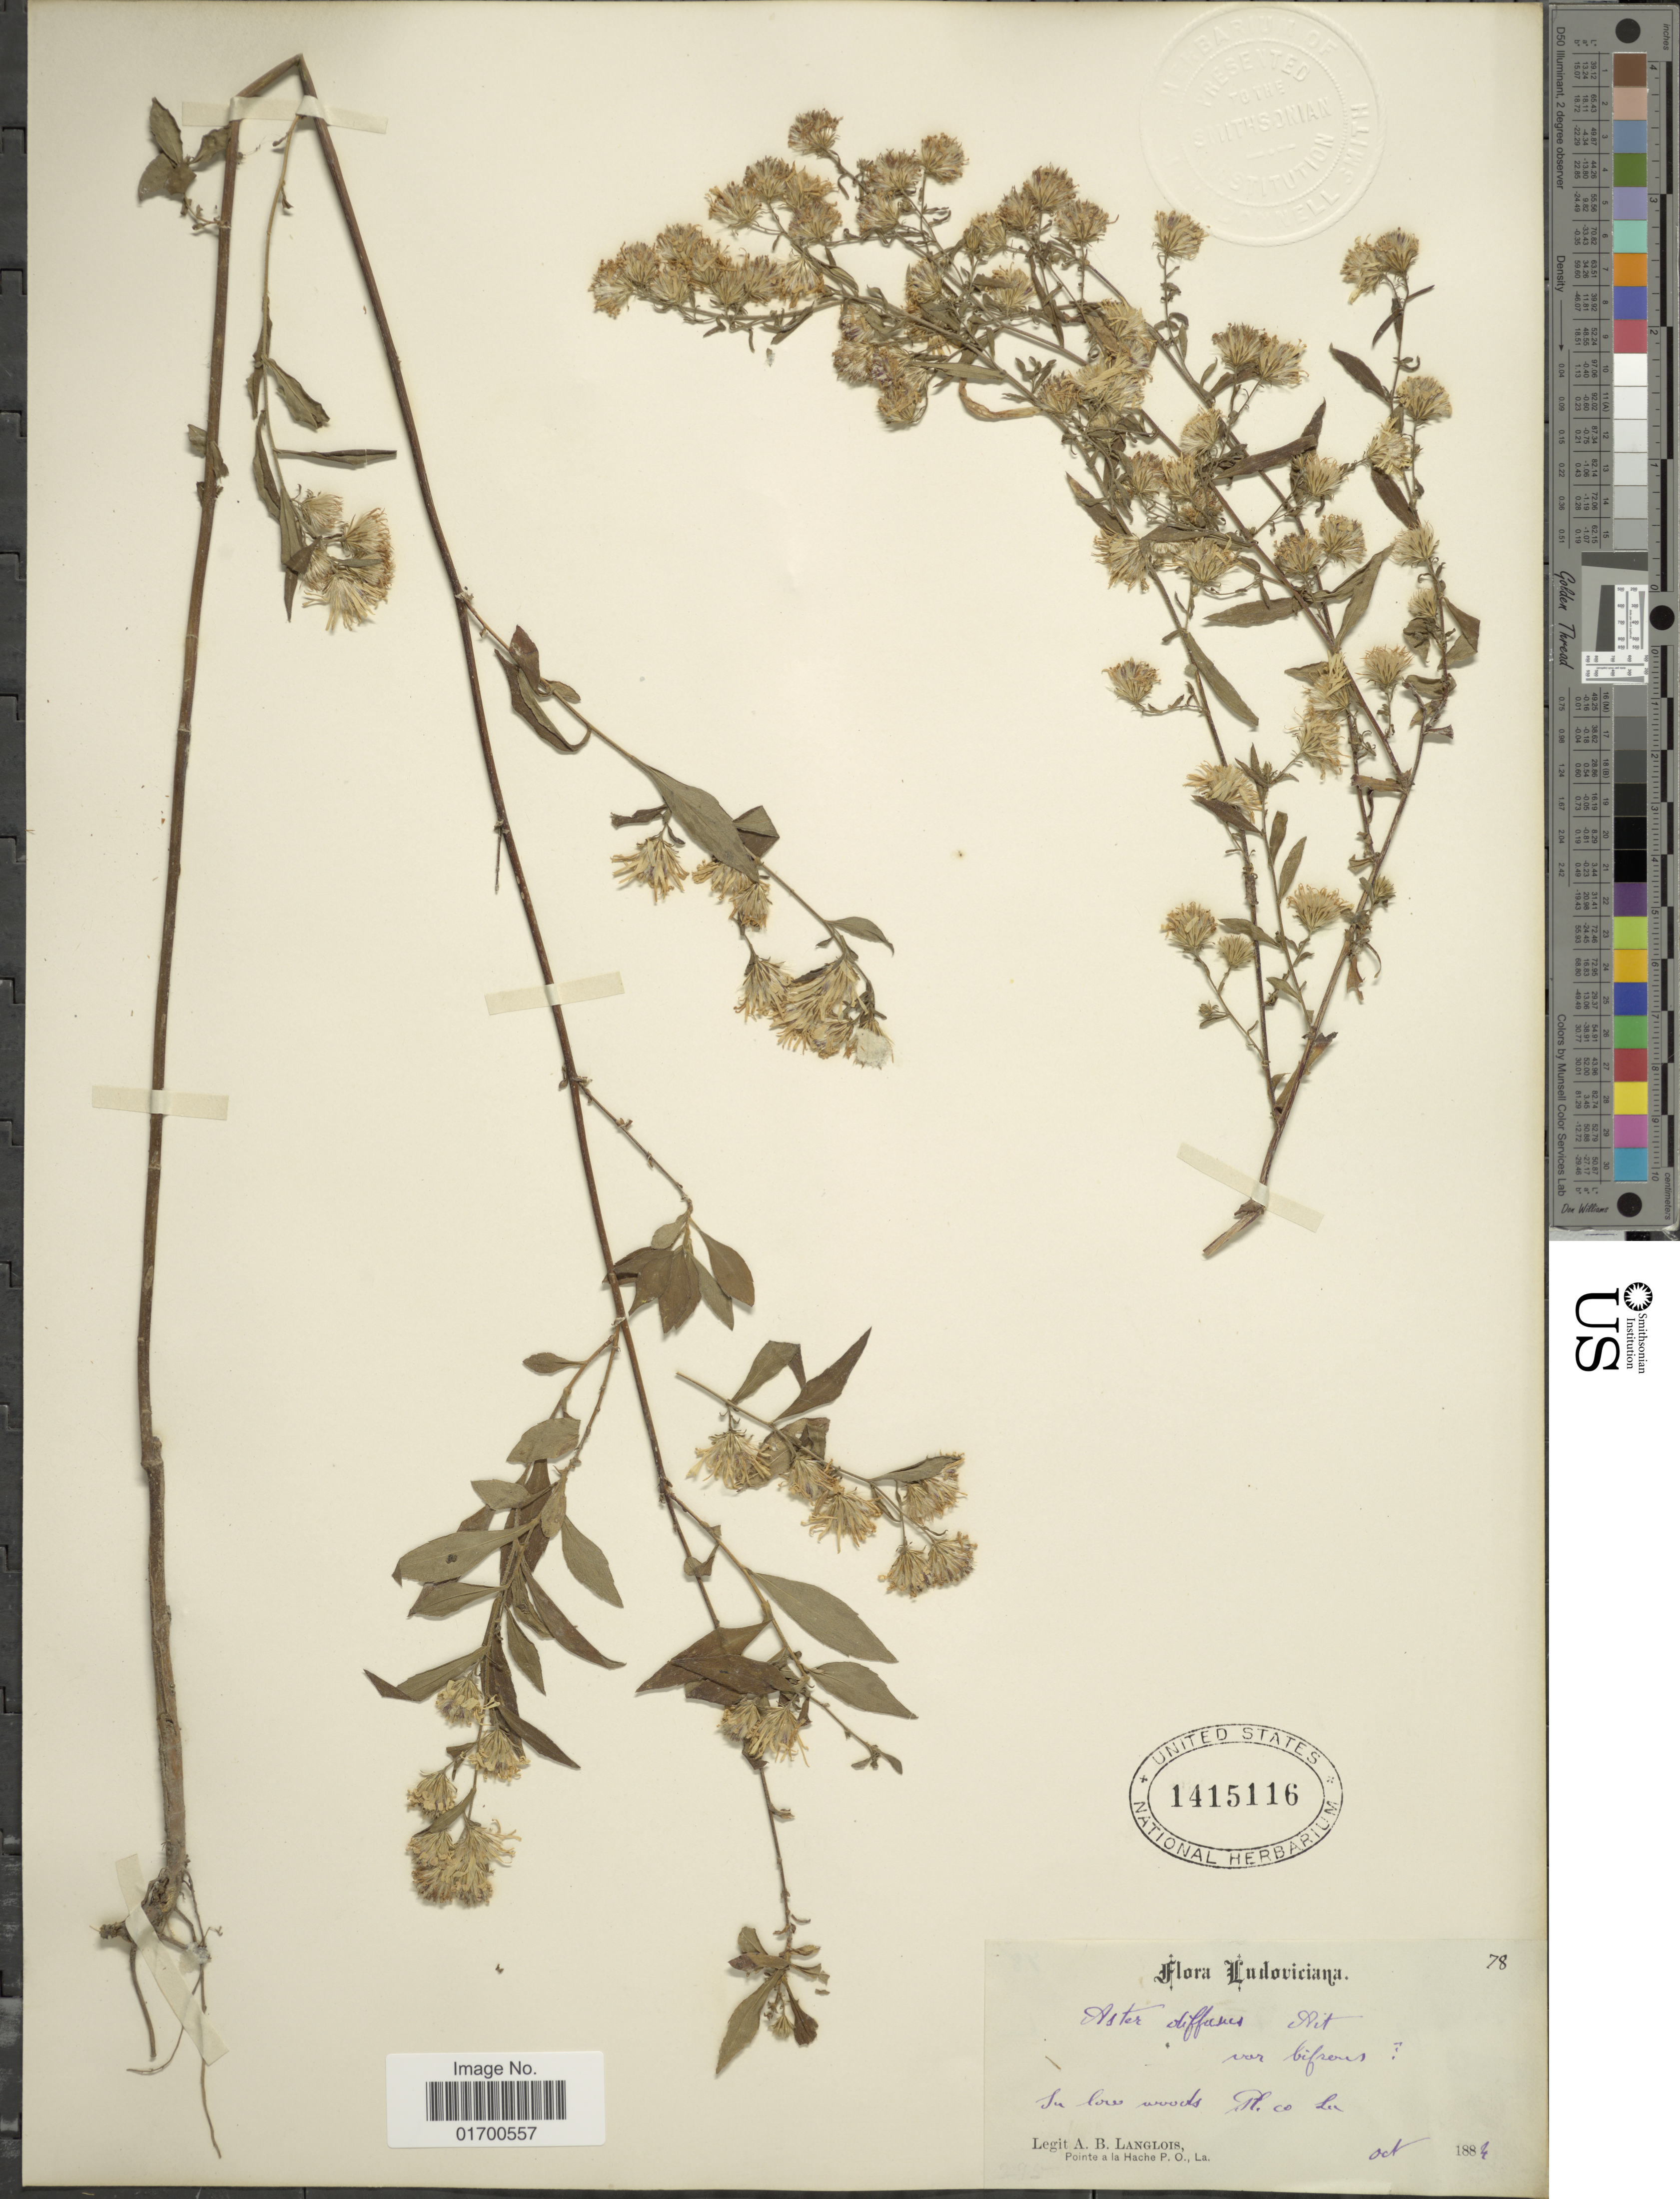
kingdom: Plantae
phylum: Tracheophyta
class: Magnoliopsida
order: Asterales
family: Asteraceae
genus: Symphyotrichum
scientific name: Symphyotrichum lateriflorum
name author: (L.) Á. Löve & D. Löve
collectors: A. Langlois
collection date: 1884-10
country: United States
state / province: Louisiana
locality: Pointe a la Hache P.O., La., Ludoviciana, In low woods Mt. Co.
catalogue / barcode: US 1415116